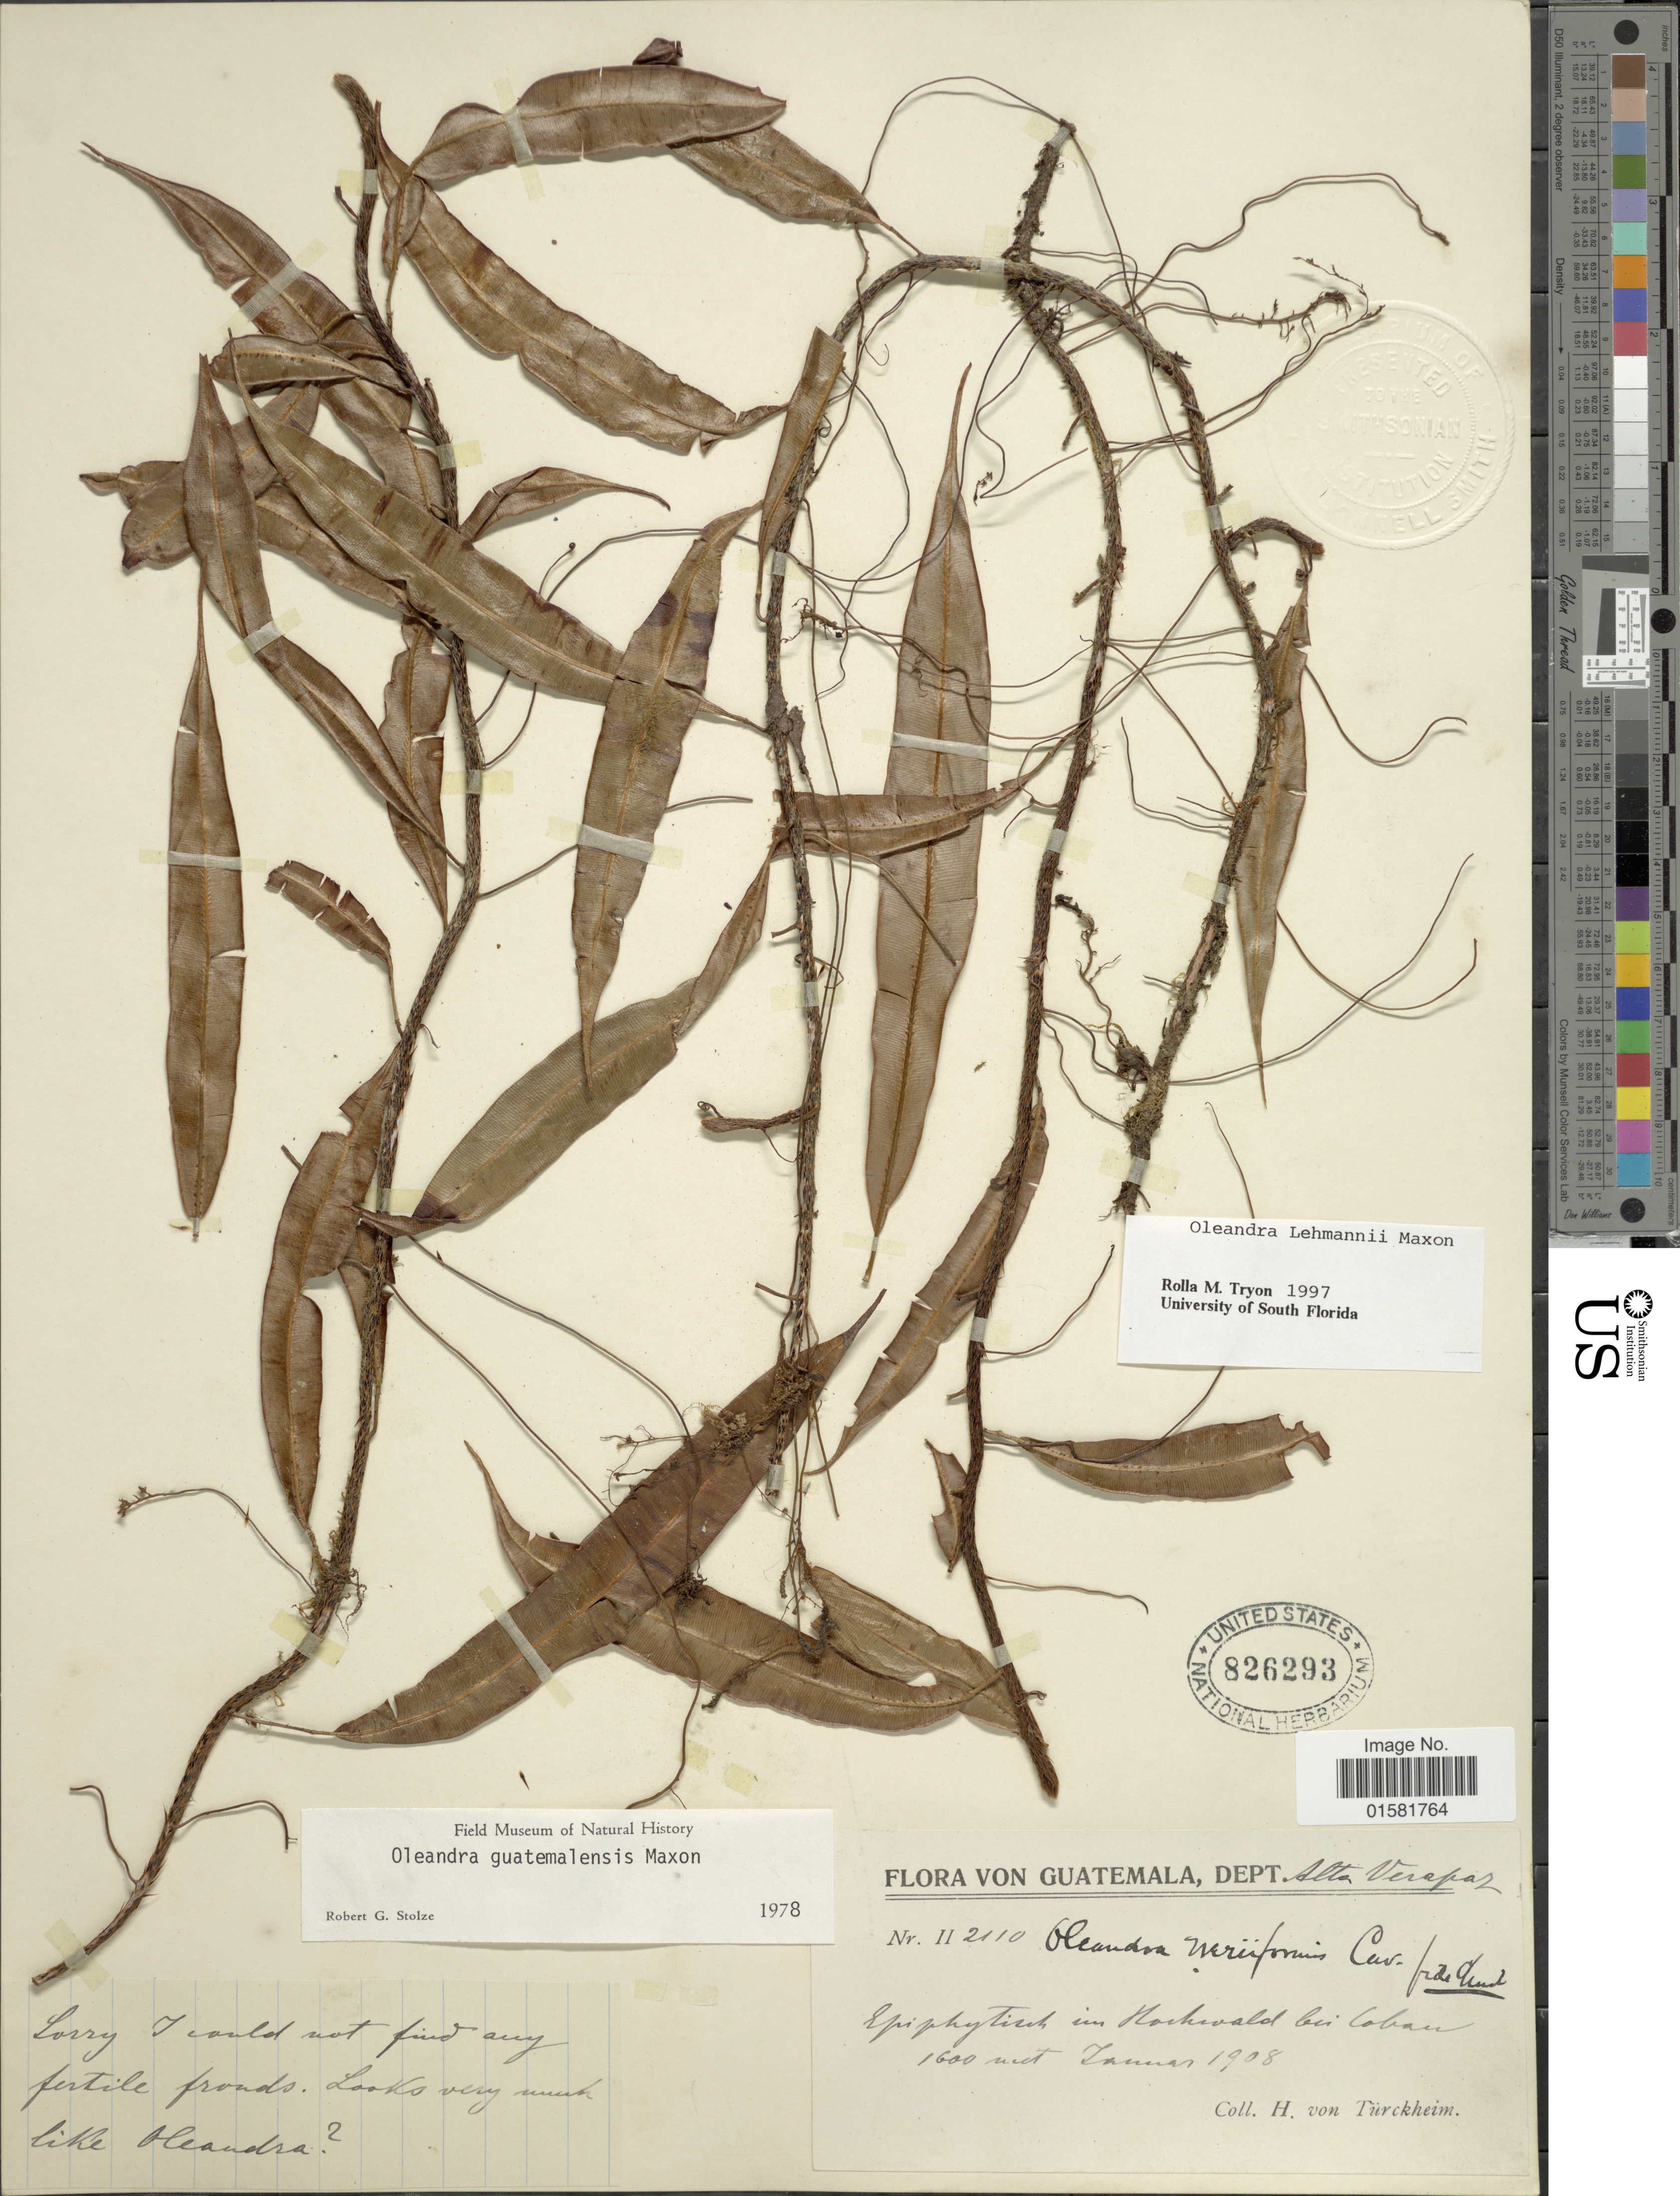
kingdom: Plantae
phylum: Tracheophyta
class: Polypodiopsida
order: Polypodiales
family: Oleandraceae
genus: Oleandra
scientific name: Oleandra lehmannii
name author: Maxon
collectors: H. von Türckheim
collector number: II2110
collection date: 1908-01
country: Guatemala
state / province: Alta Verapaz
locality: Epiphytisch im hochwald bei Cobán [epiphytic in the high forest at Cobán]. Dept. Alta Verapaz.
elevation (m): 1600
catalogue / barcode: US 826293